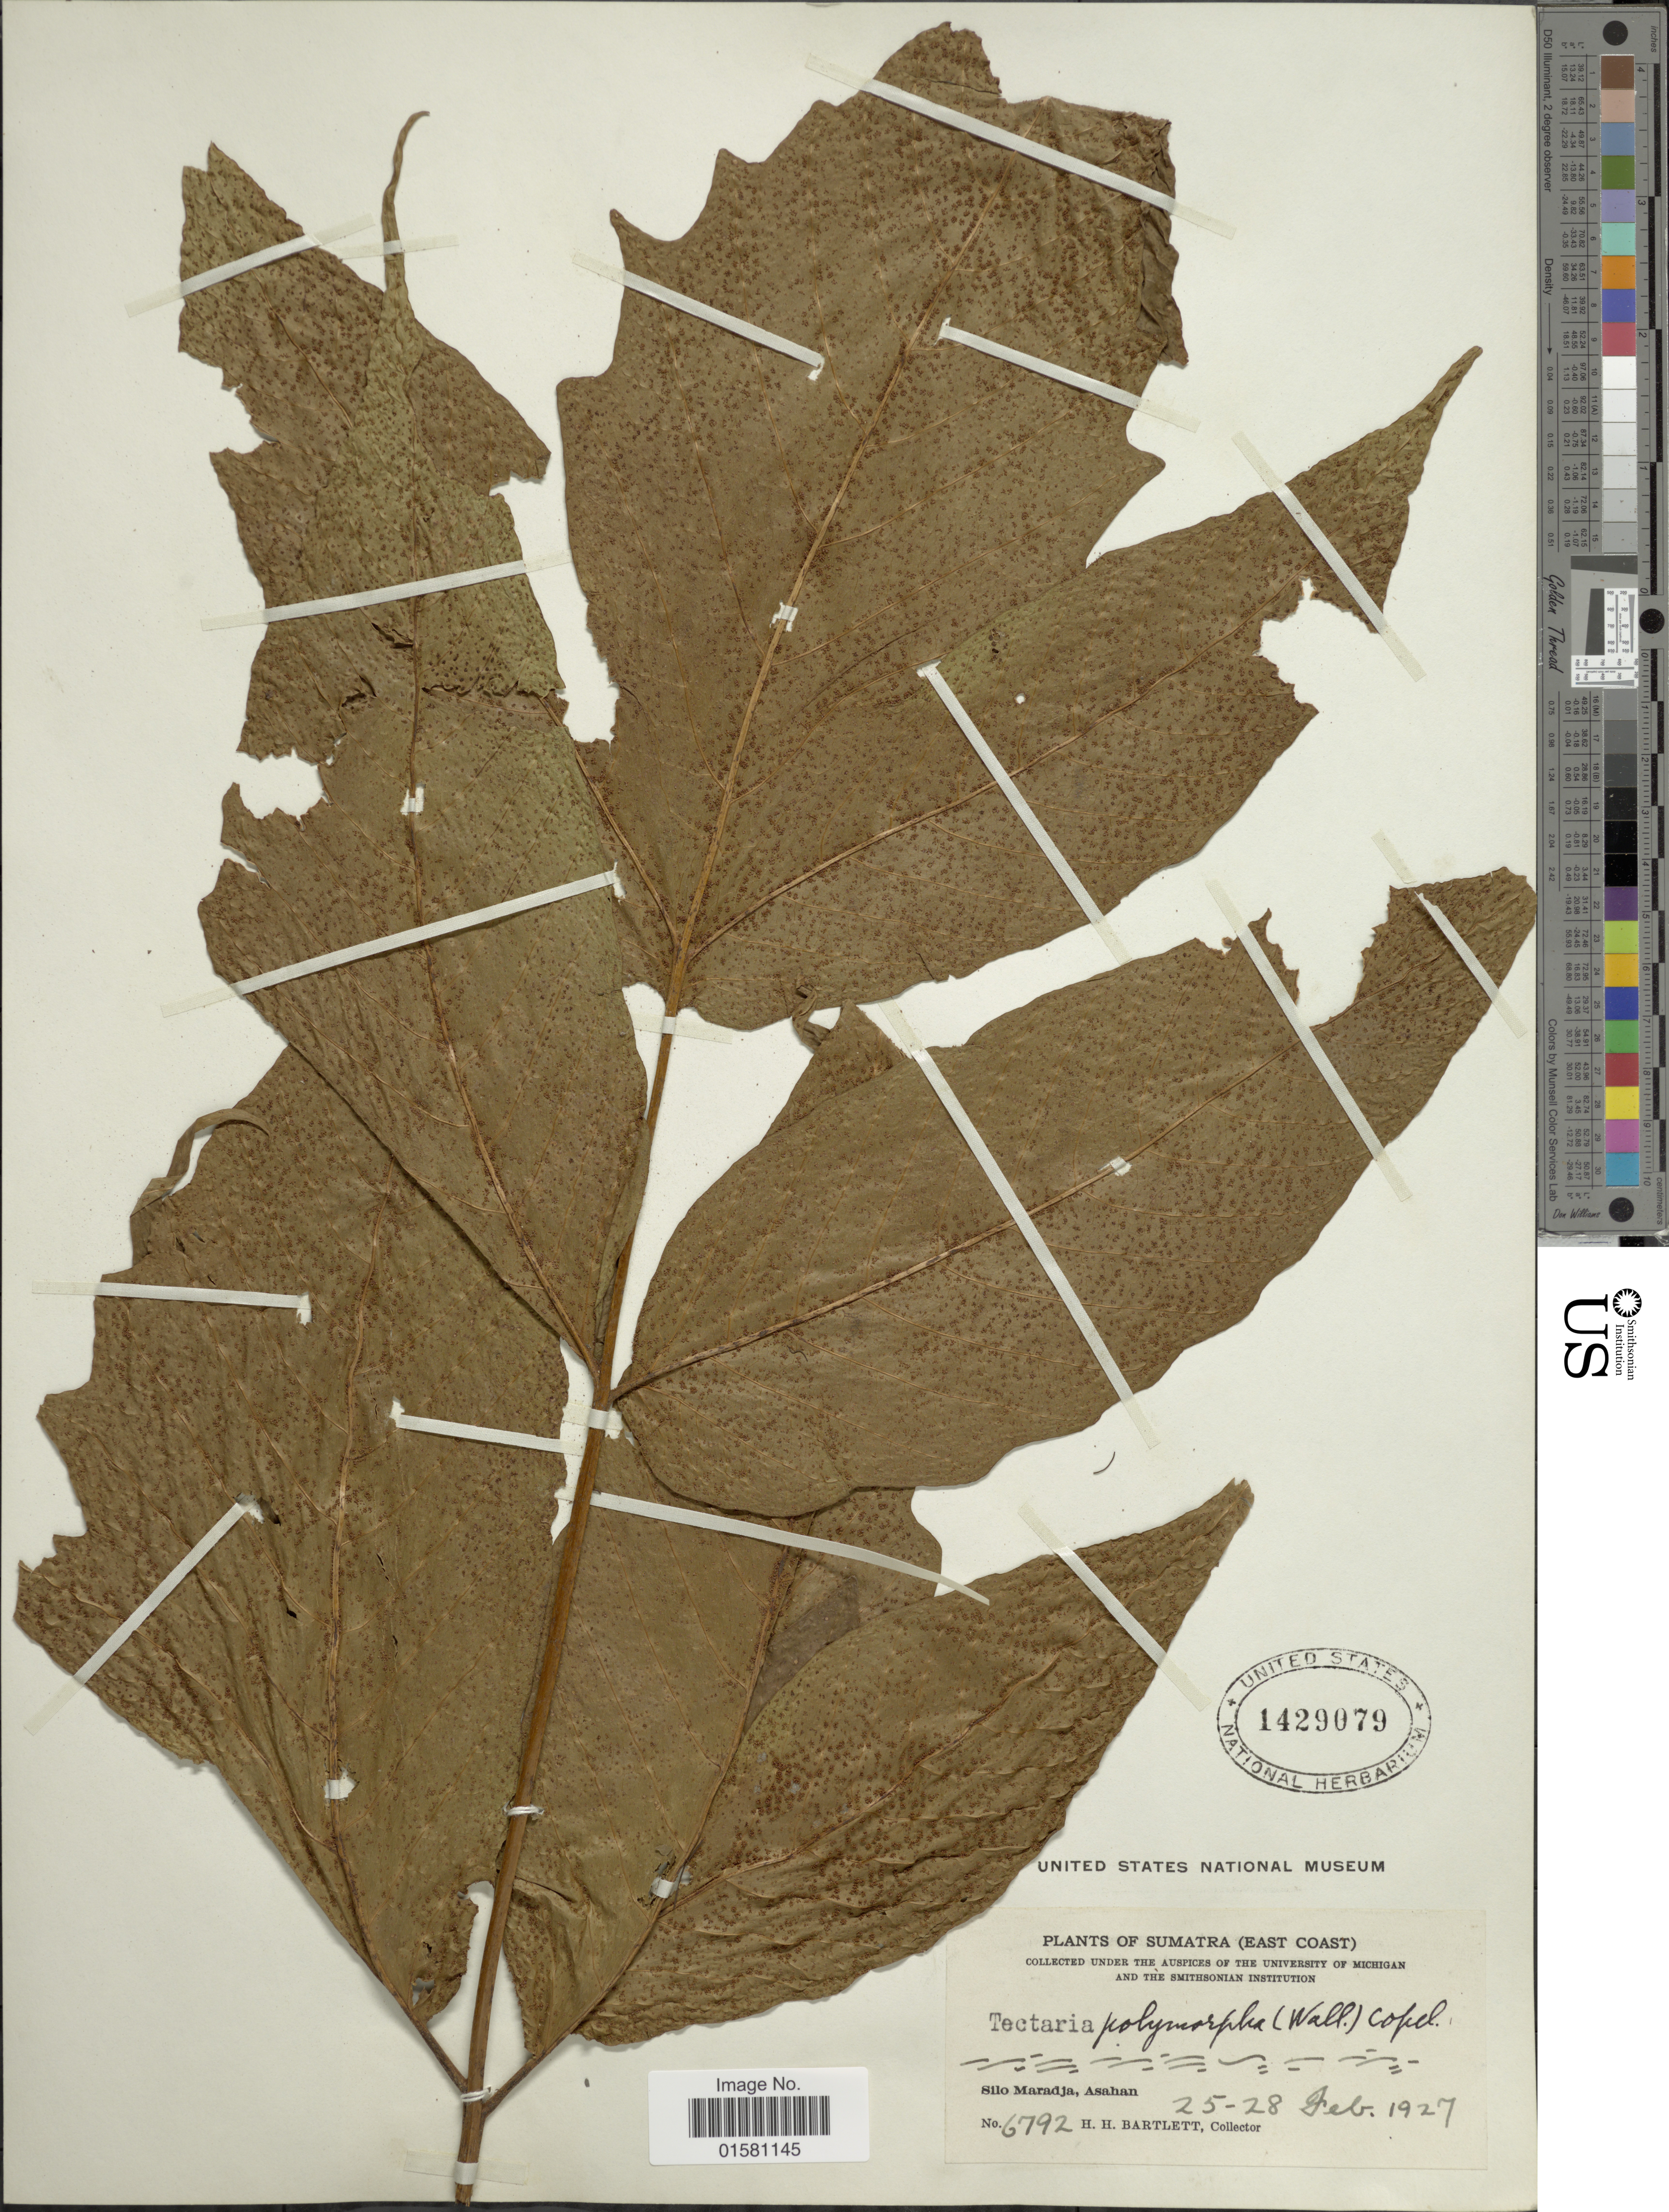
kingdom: Plantae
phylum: Tracheophyta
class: Polypodiopsida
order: Polypodiales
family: Tectariaceae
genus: Tectaria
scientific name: Tectaria polymorpha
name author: (Wall. ex Hook.) Copel.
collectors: H. H. Bartlett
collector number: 6792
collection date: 1927-02-25/1927-02-28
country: Indonesia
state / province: Sumatra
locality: East Coast. Silo Maradja, Asahan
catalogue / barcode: US 1429079